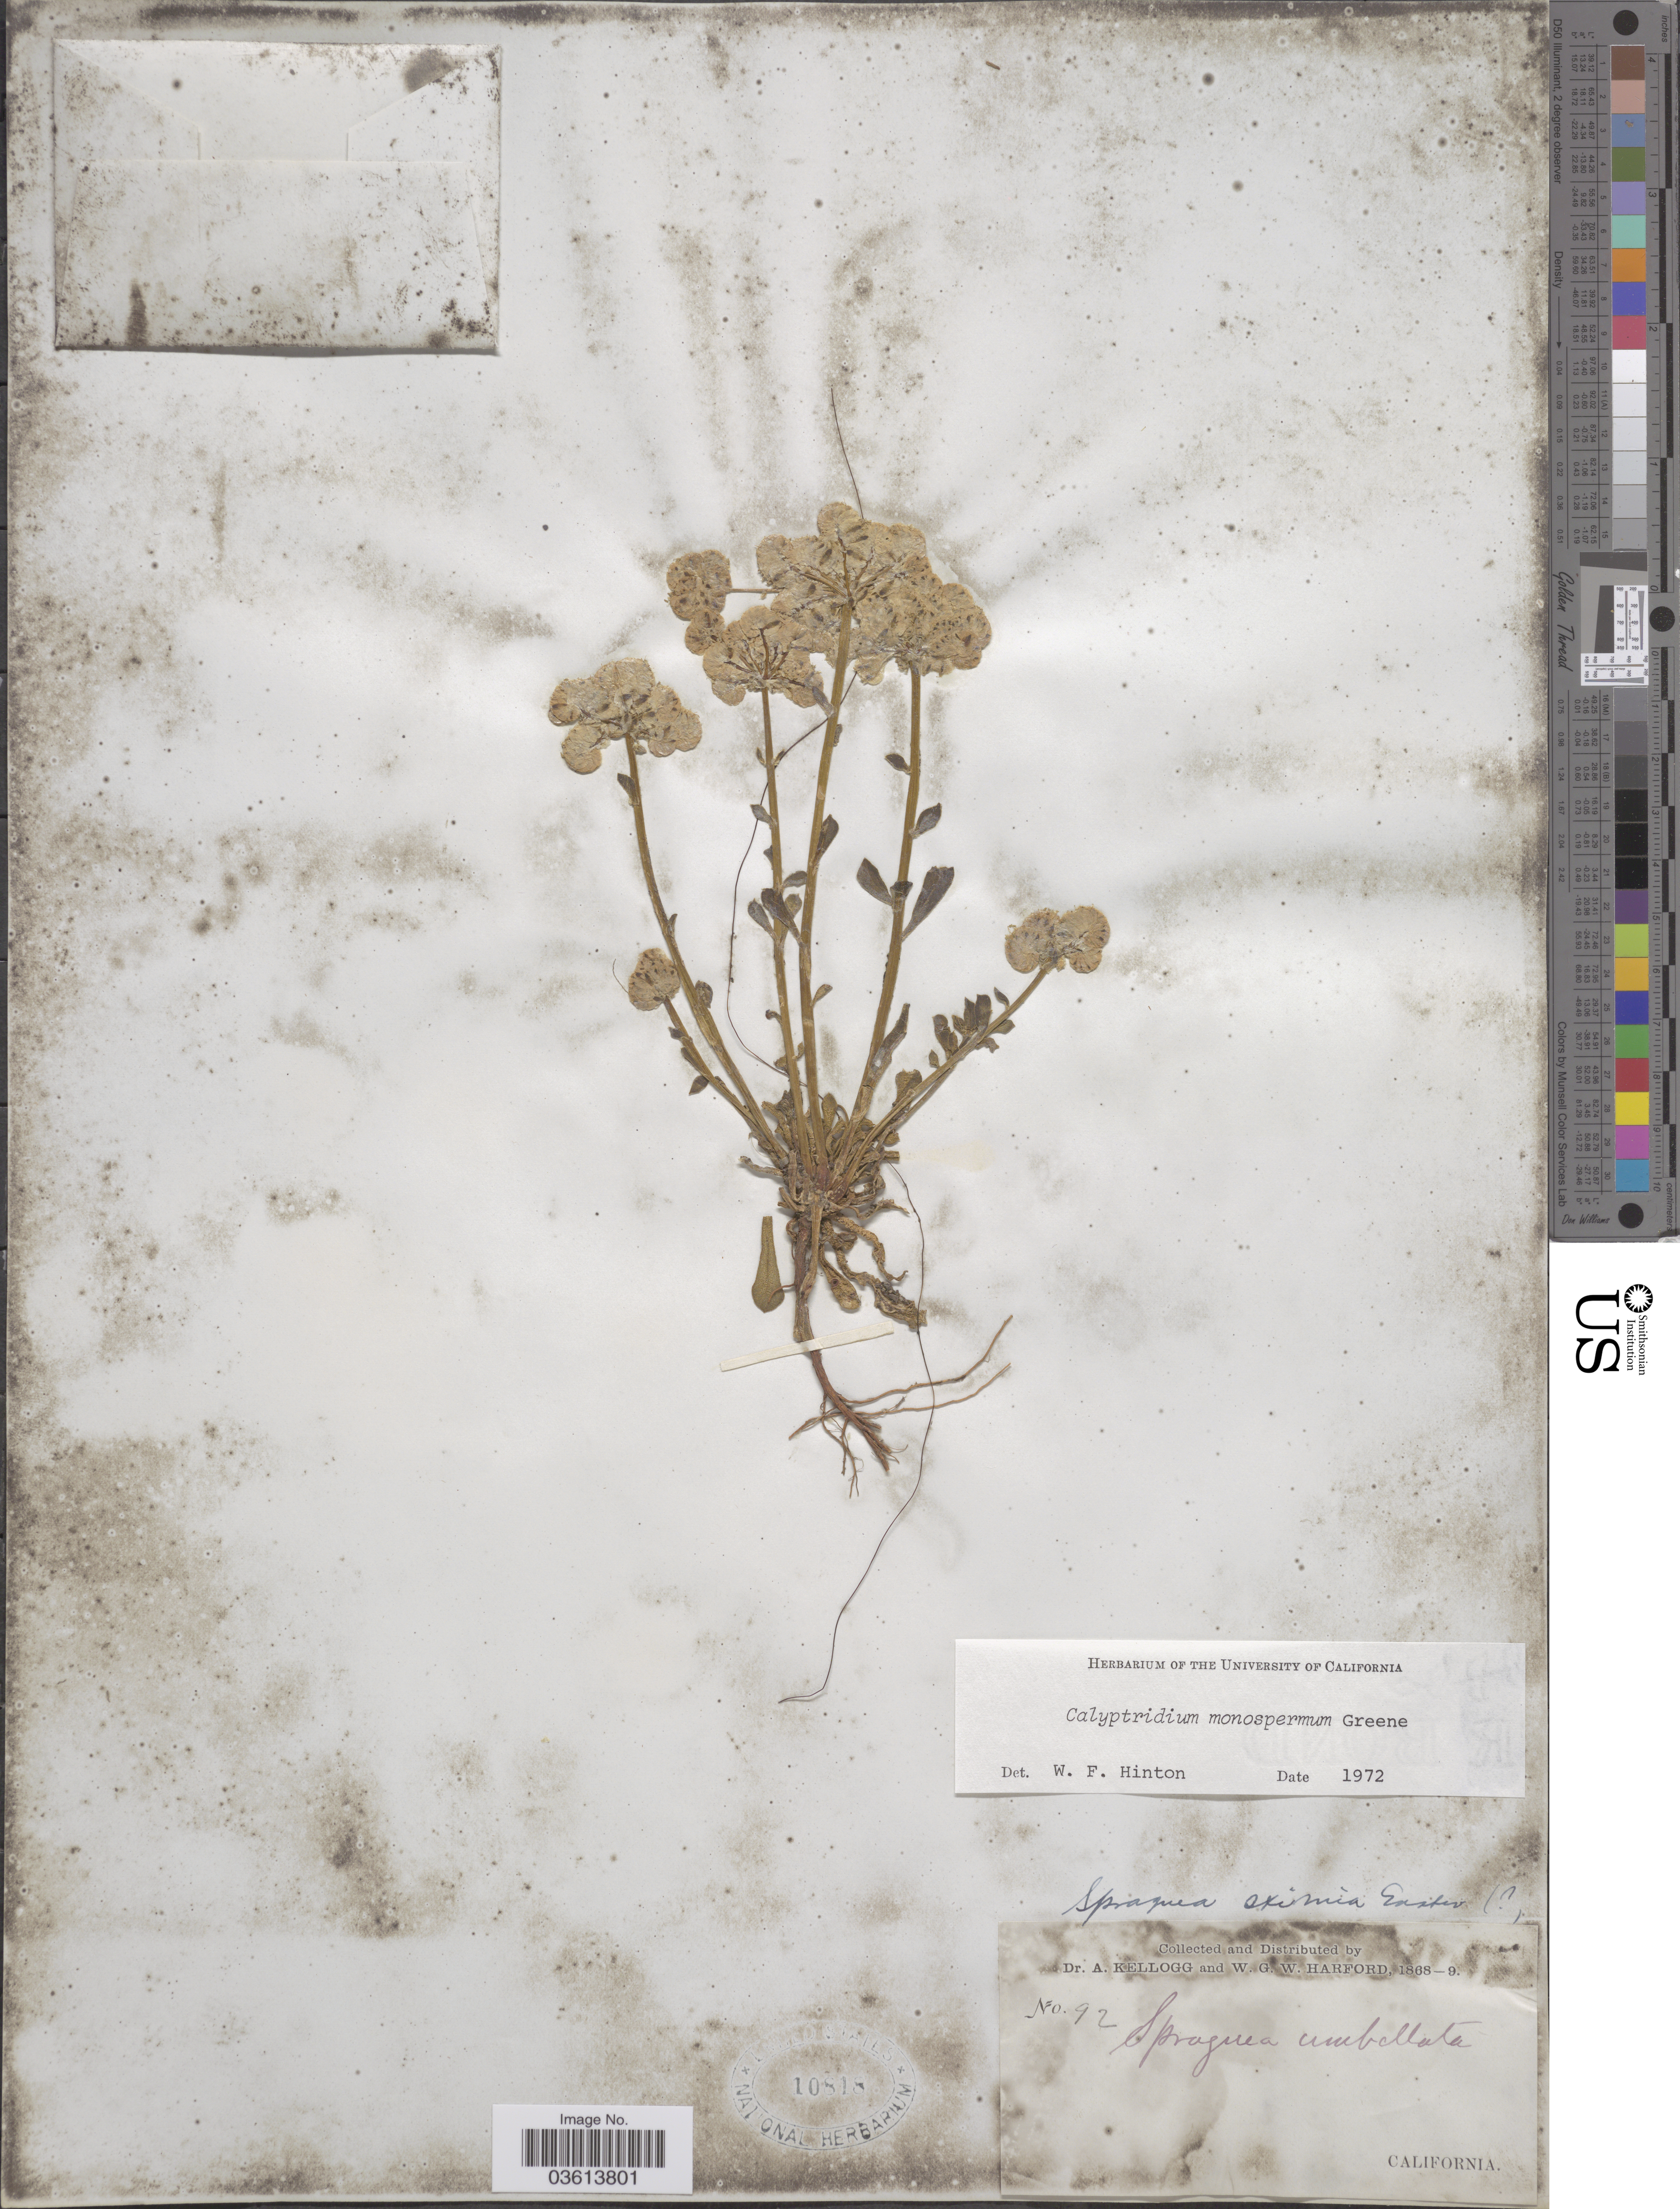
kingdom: Plantae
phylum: Tracheophyta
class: Magnoliopsida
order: Caryophyllales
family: Montiaceae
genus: Calyptridium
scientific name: Calyptridium monospermum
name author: Greene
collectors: A. Kellogg & W. G. W. Harford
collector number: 92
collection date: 1868/1869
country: United States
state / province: California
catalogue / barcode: US 10818